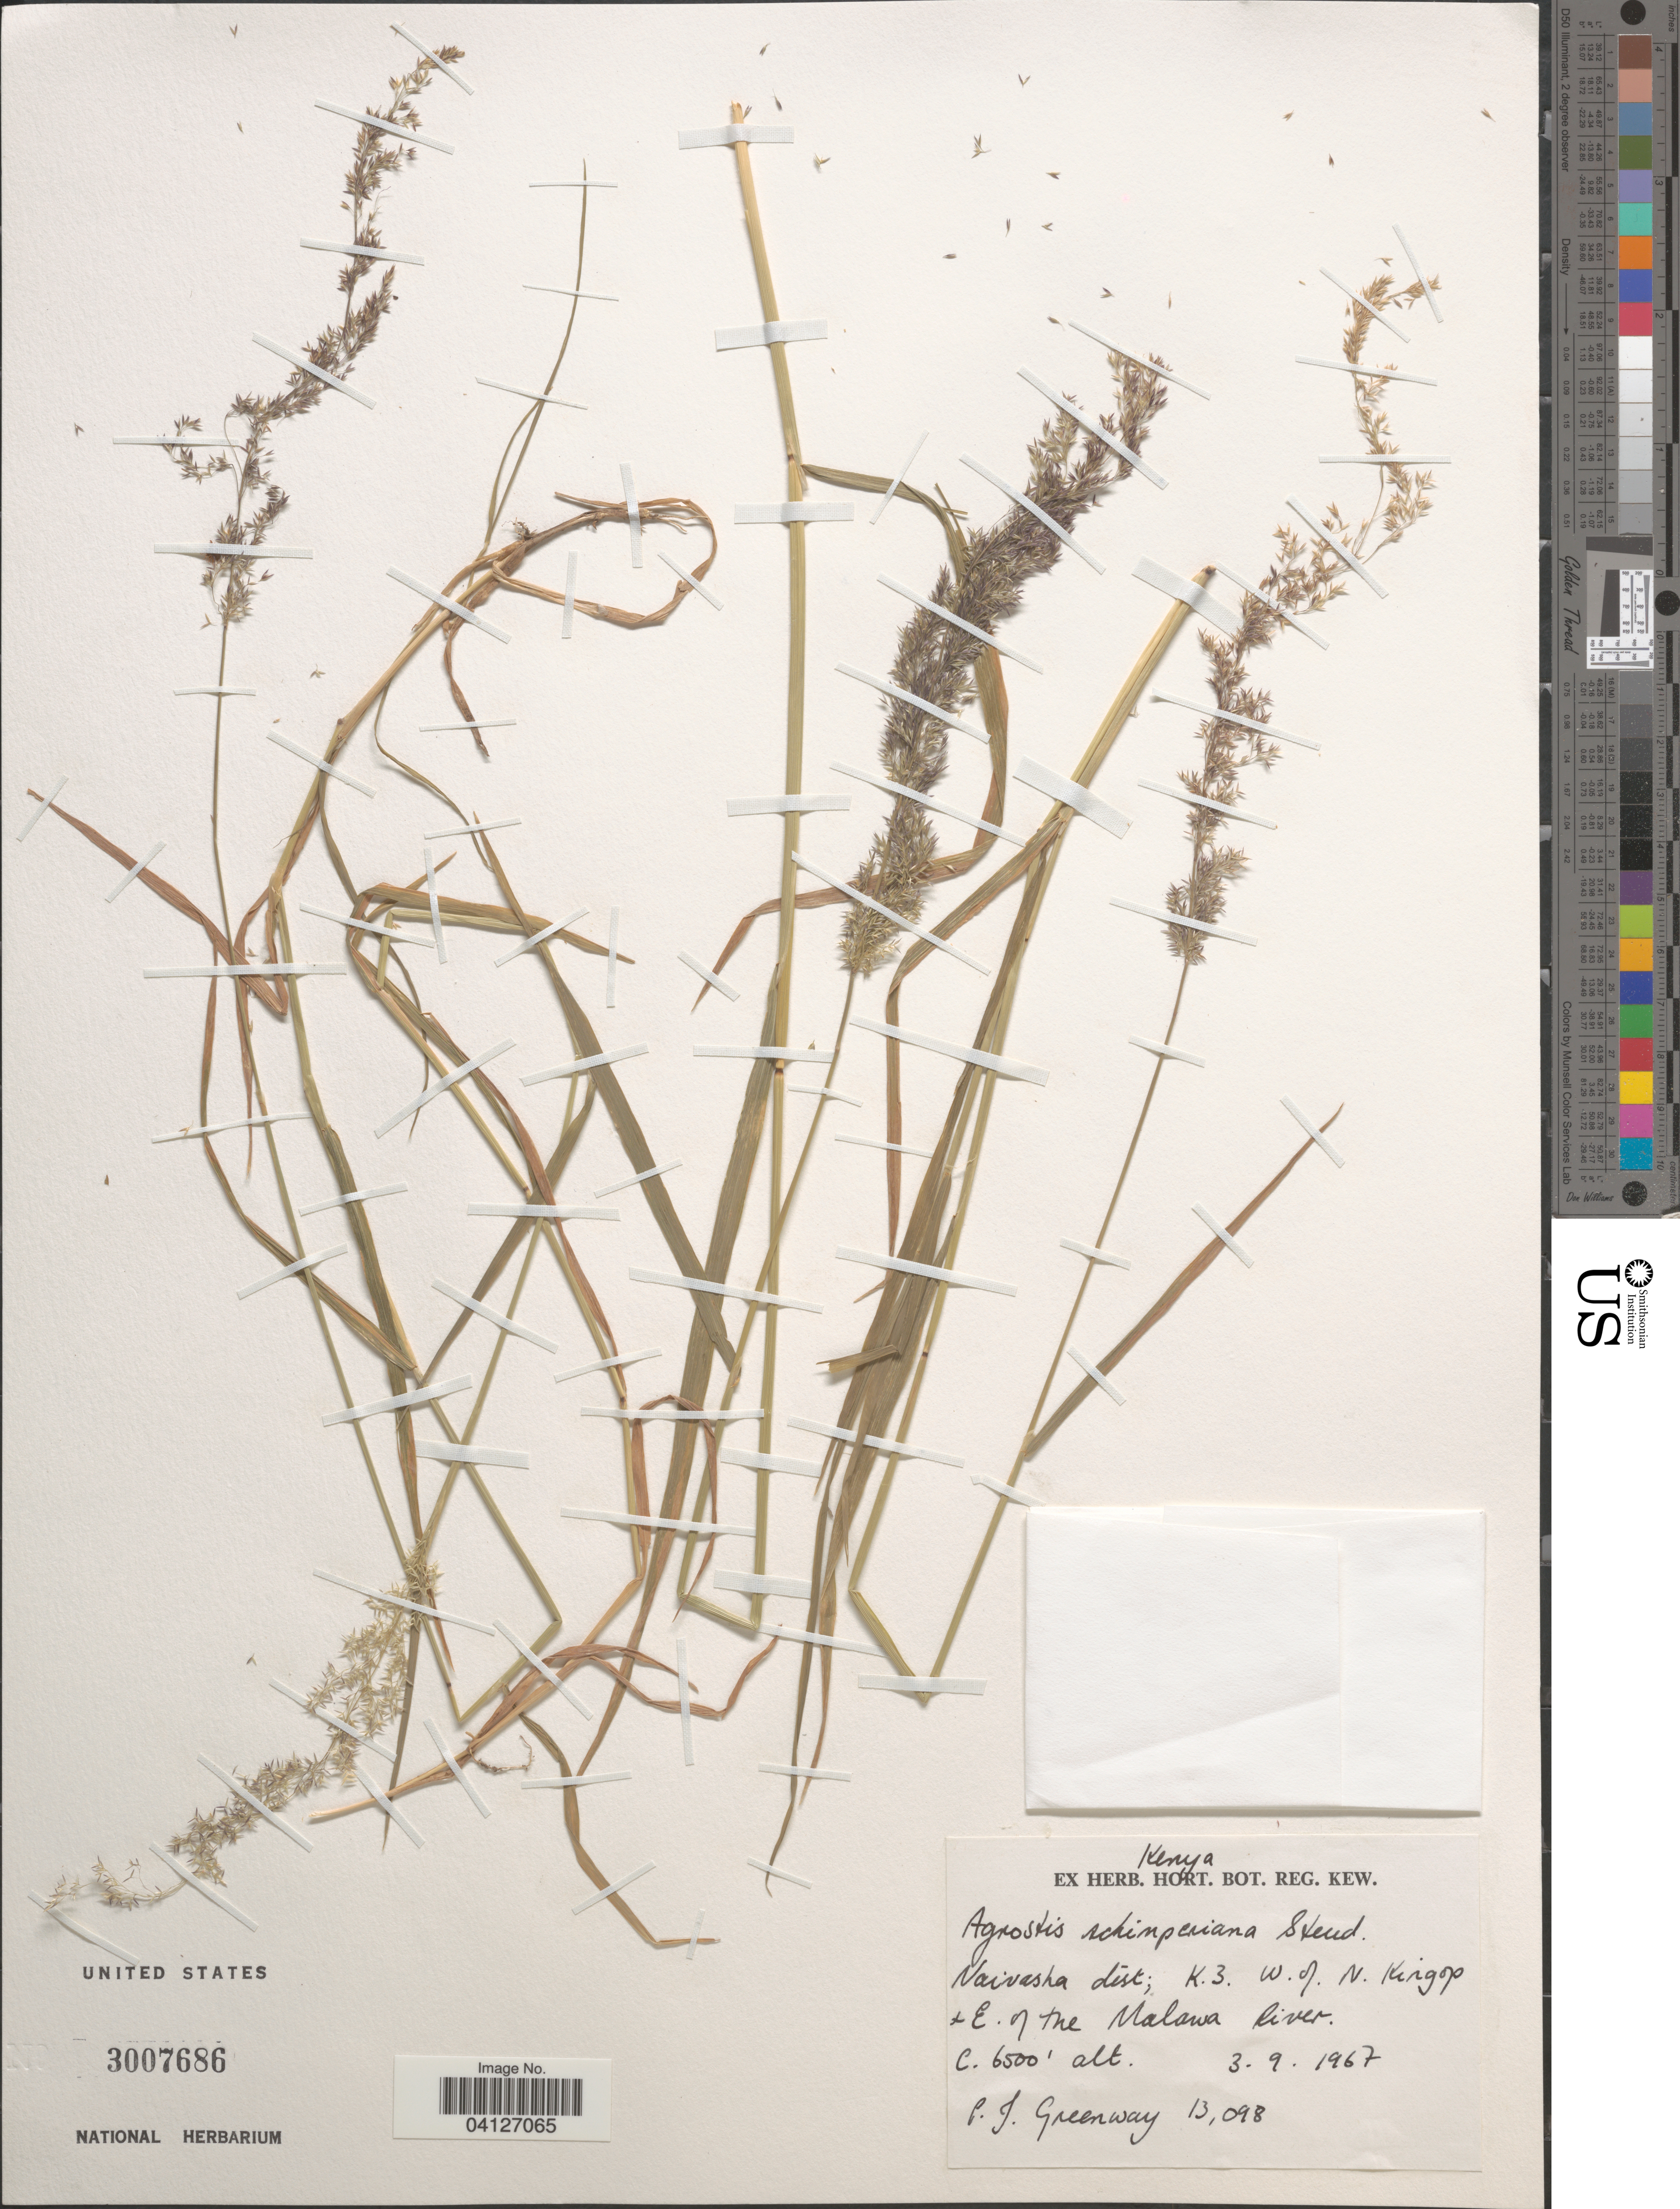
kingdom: Plantae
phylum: Tracheophyta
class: Liliopsida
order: Poales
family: Poaceae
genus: Agrostis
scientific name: Agrostis schimperiana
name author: Hochst. ex Steud.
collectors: P. J. Greenway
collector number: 13098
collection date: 1967-09-03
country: Kenya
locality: Naivasha dist; K.3. W. of N. Kirgop [interpreted] & E. of the Malawa River.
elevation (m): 1981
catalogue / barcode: US 3007686